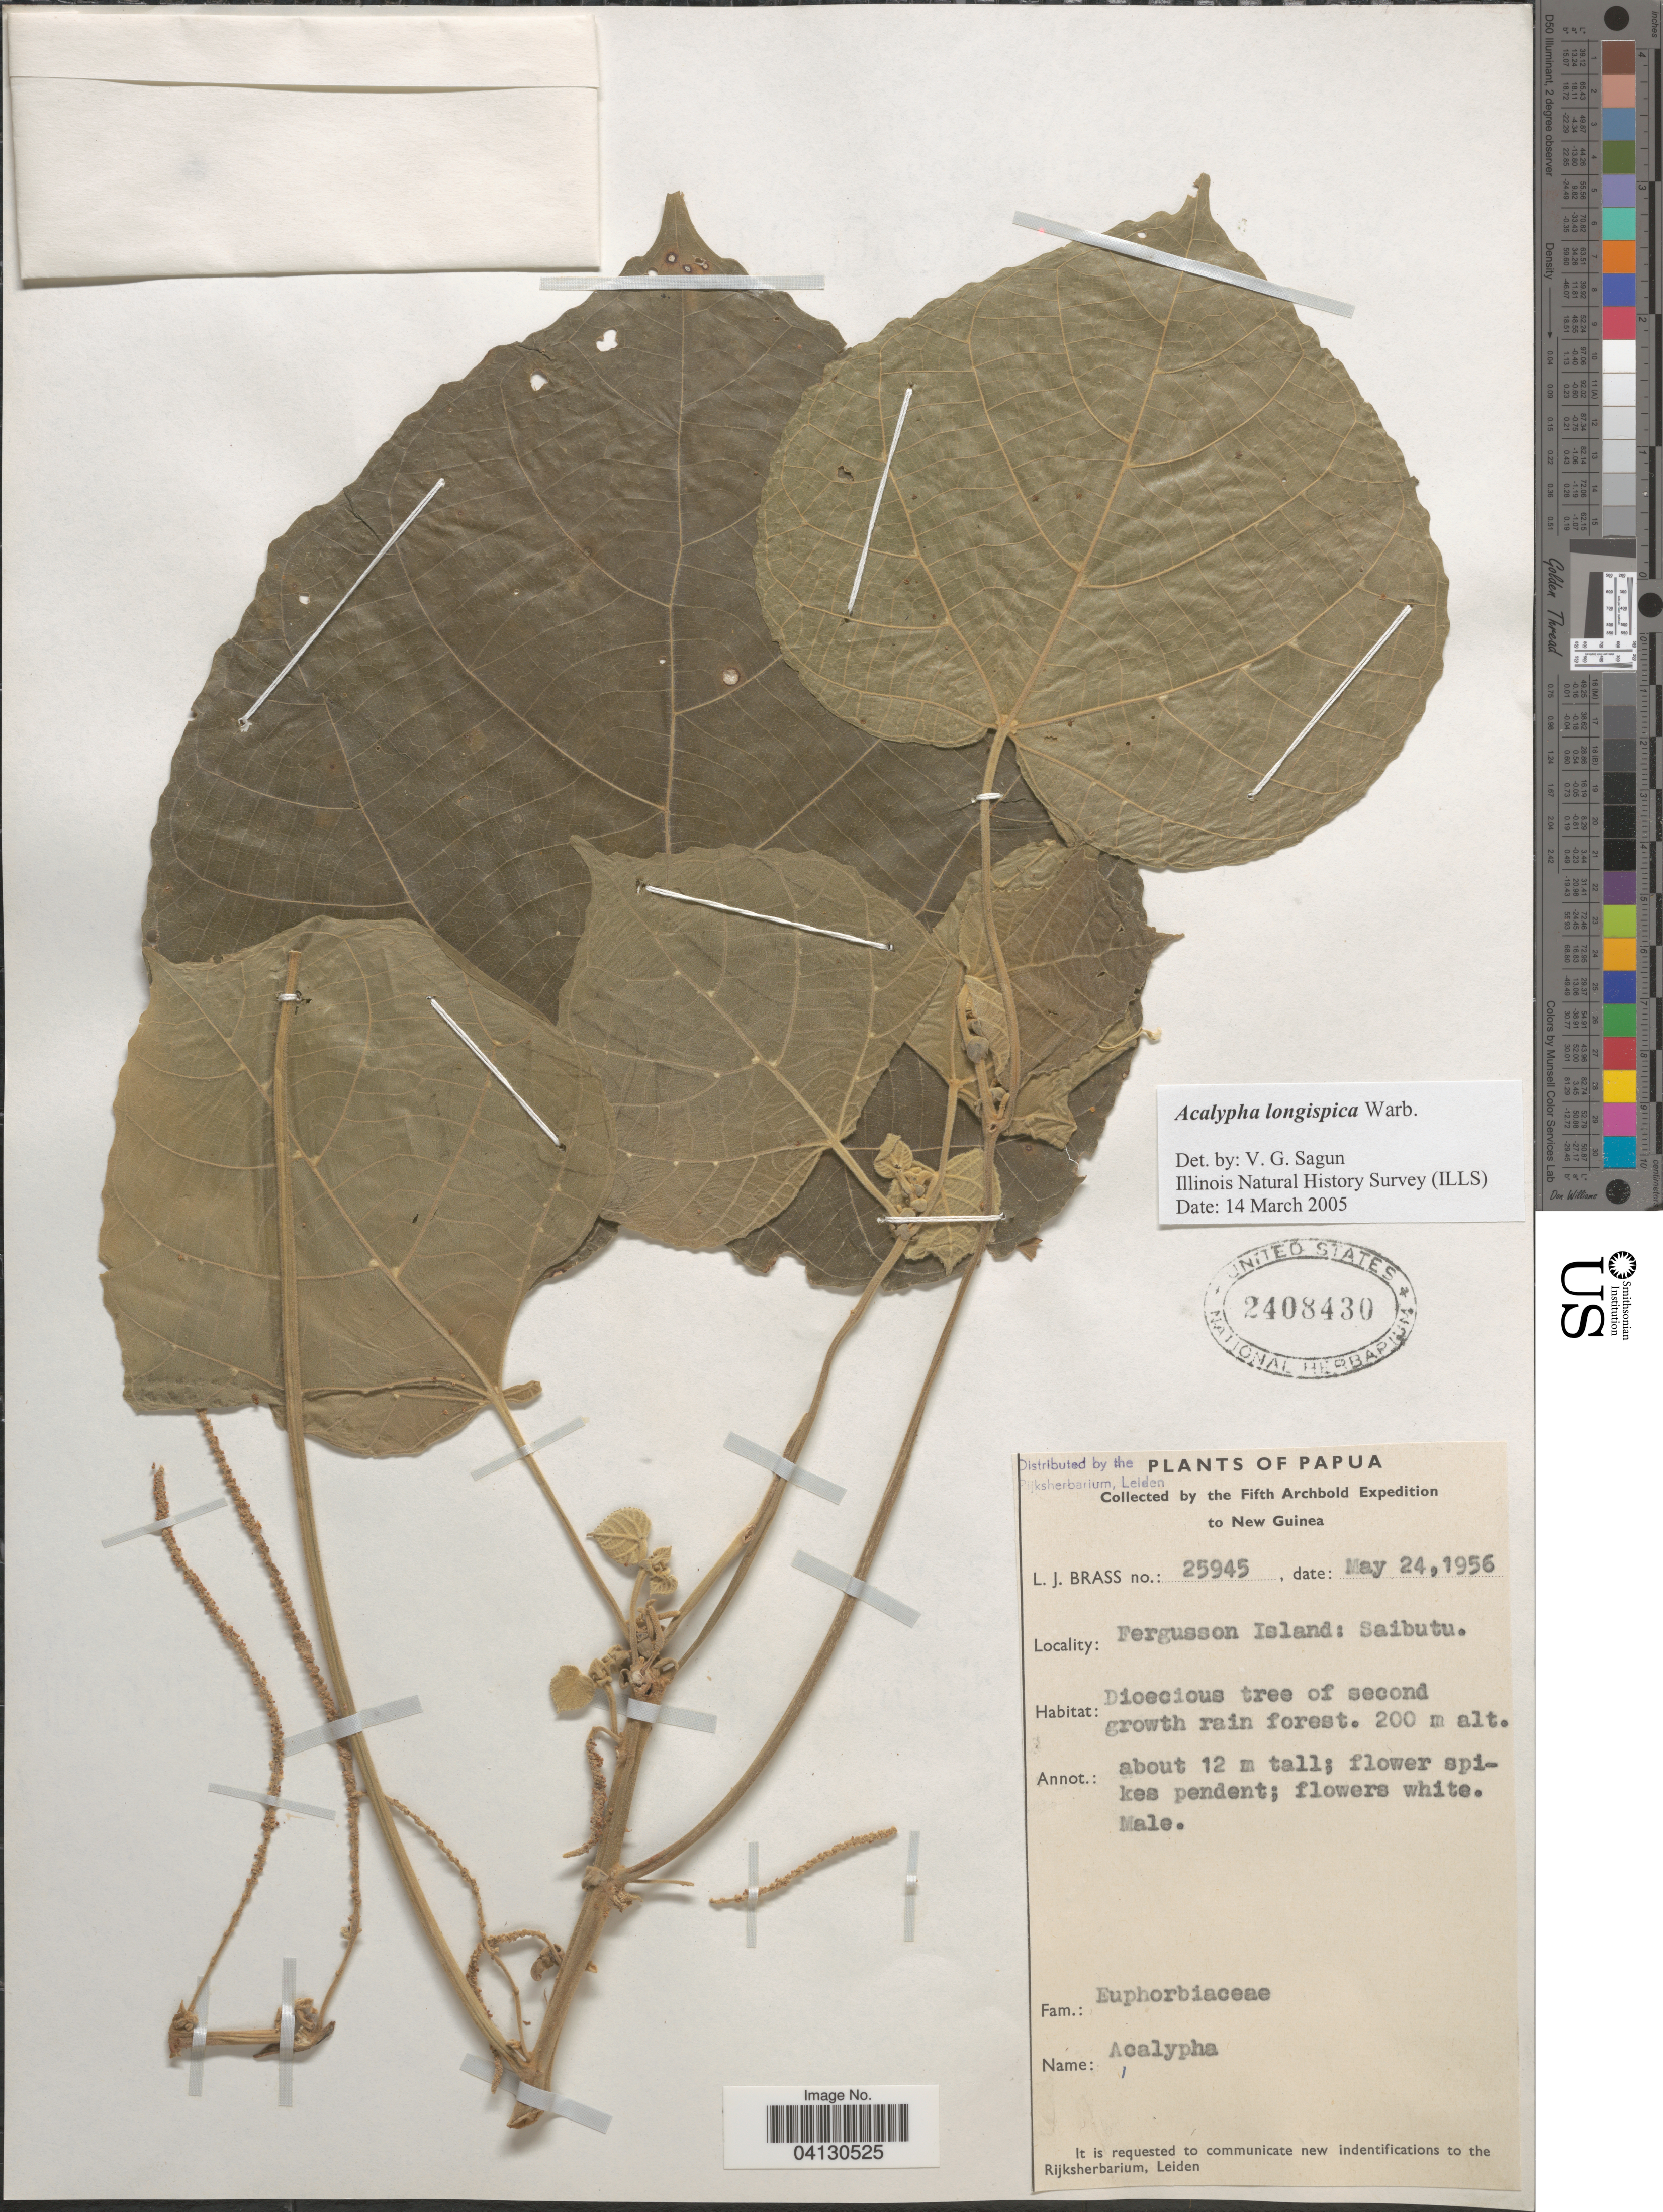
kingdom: Plantae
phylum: Tracheophyta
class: Magnoliopsida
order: Malpighiales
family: Euphorbiaceae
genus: Acalypha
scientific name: Acalypha longispica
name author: Warb.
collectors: L. J. Brass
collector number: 25945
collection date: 1956-05-24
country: Papua New Guinea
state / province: Milne Bay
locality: Papua. The Fifth Archbold Expedition to New Guinea. Fergusson Island: Saibutu.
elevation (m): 200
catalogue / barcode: US 2408430